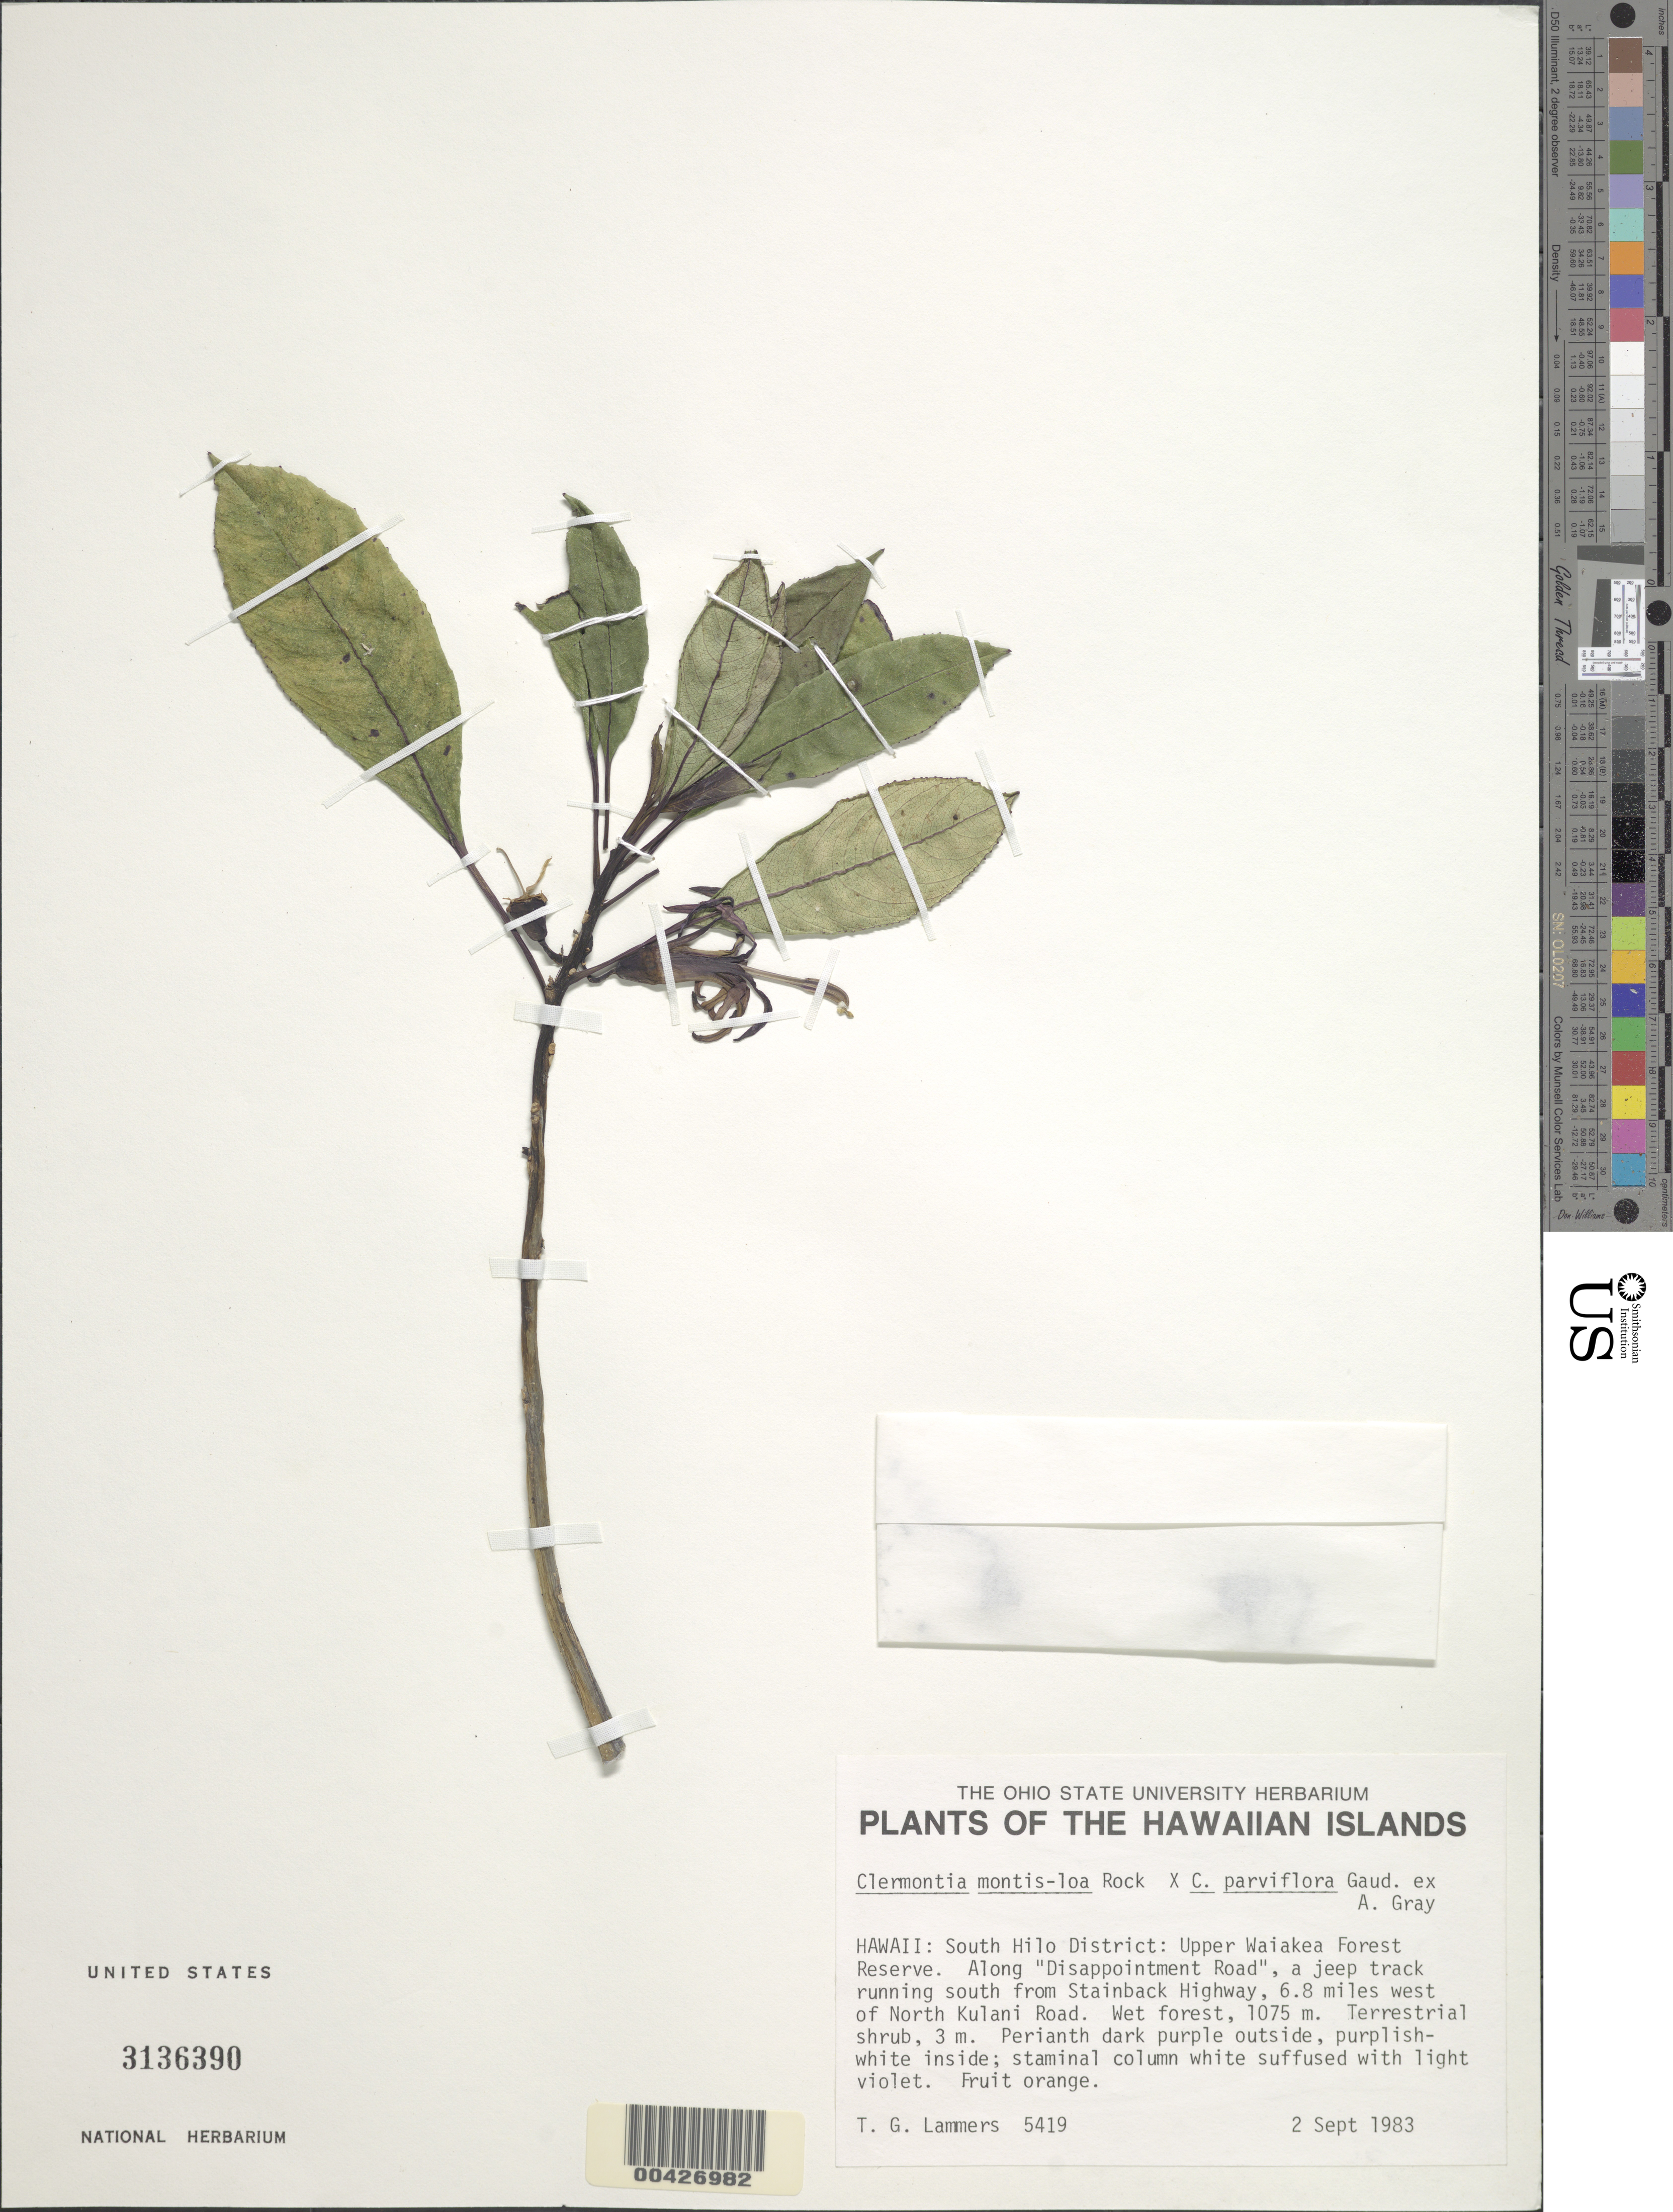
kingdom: Plantae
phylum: Tracheophyta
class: Magnoliopsida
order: Asterales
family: Campanulaceae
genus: Clermontia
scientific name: Clermontia montis-loa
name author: Rock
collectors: T. G. Lammers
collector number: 5419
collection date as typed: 2 Sep 1983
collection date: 1983-09-02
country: United States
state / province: Hawaii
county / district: Hawaii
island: Hawaii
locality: S. Hilo Dist., Up. Waiakea Forest Res., along Disappointment Rd., rd. running s. from Stainback Hwy., 6.8 mi w of N. Kulani Rd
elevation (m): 1075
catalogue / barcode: US 3136390